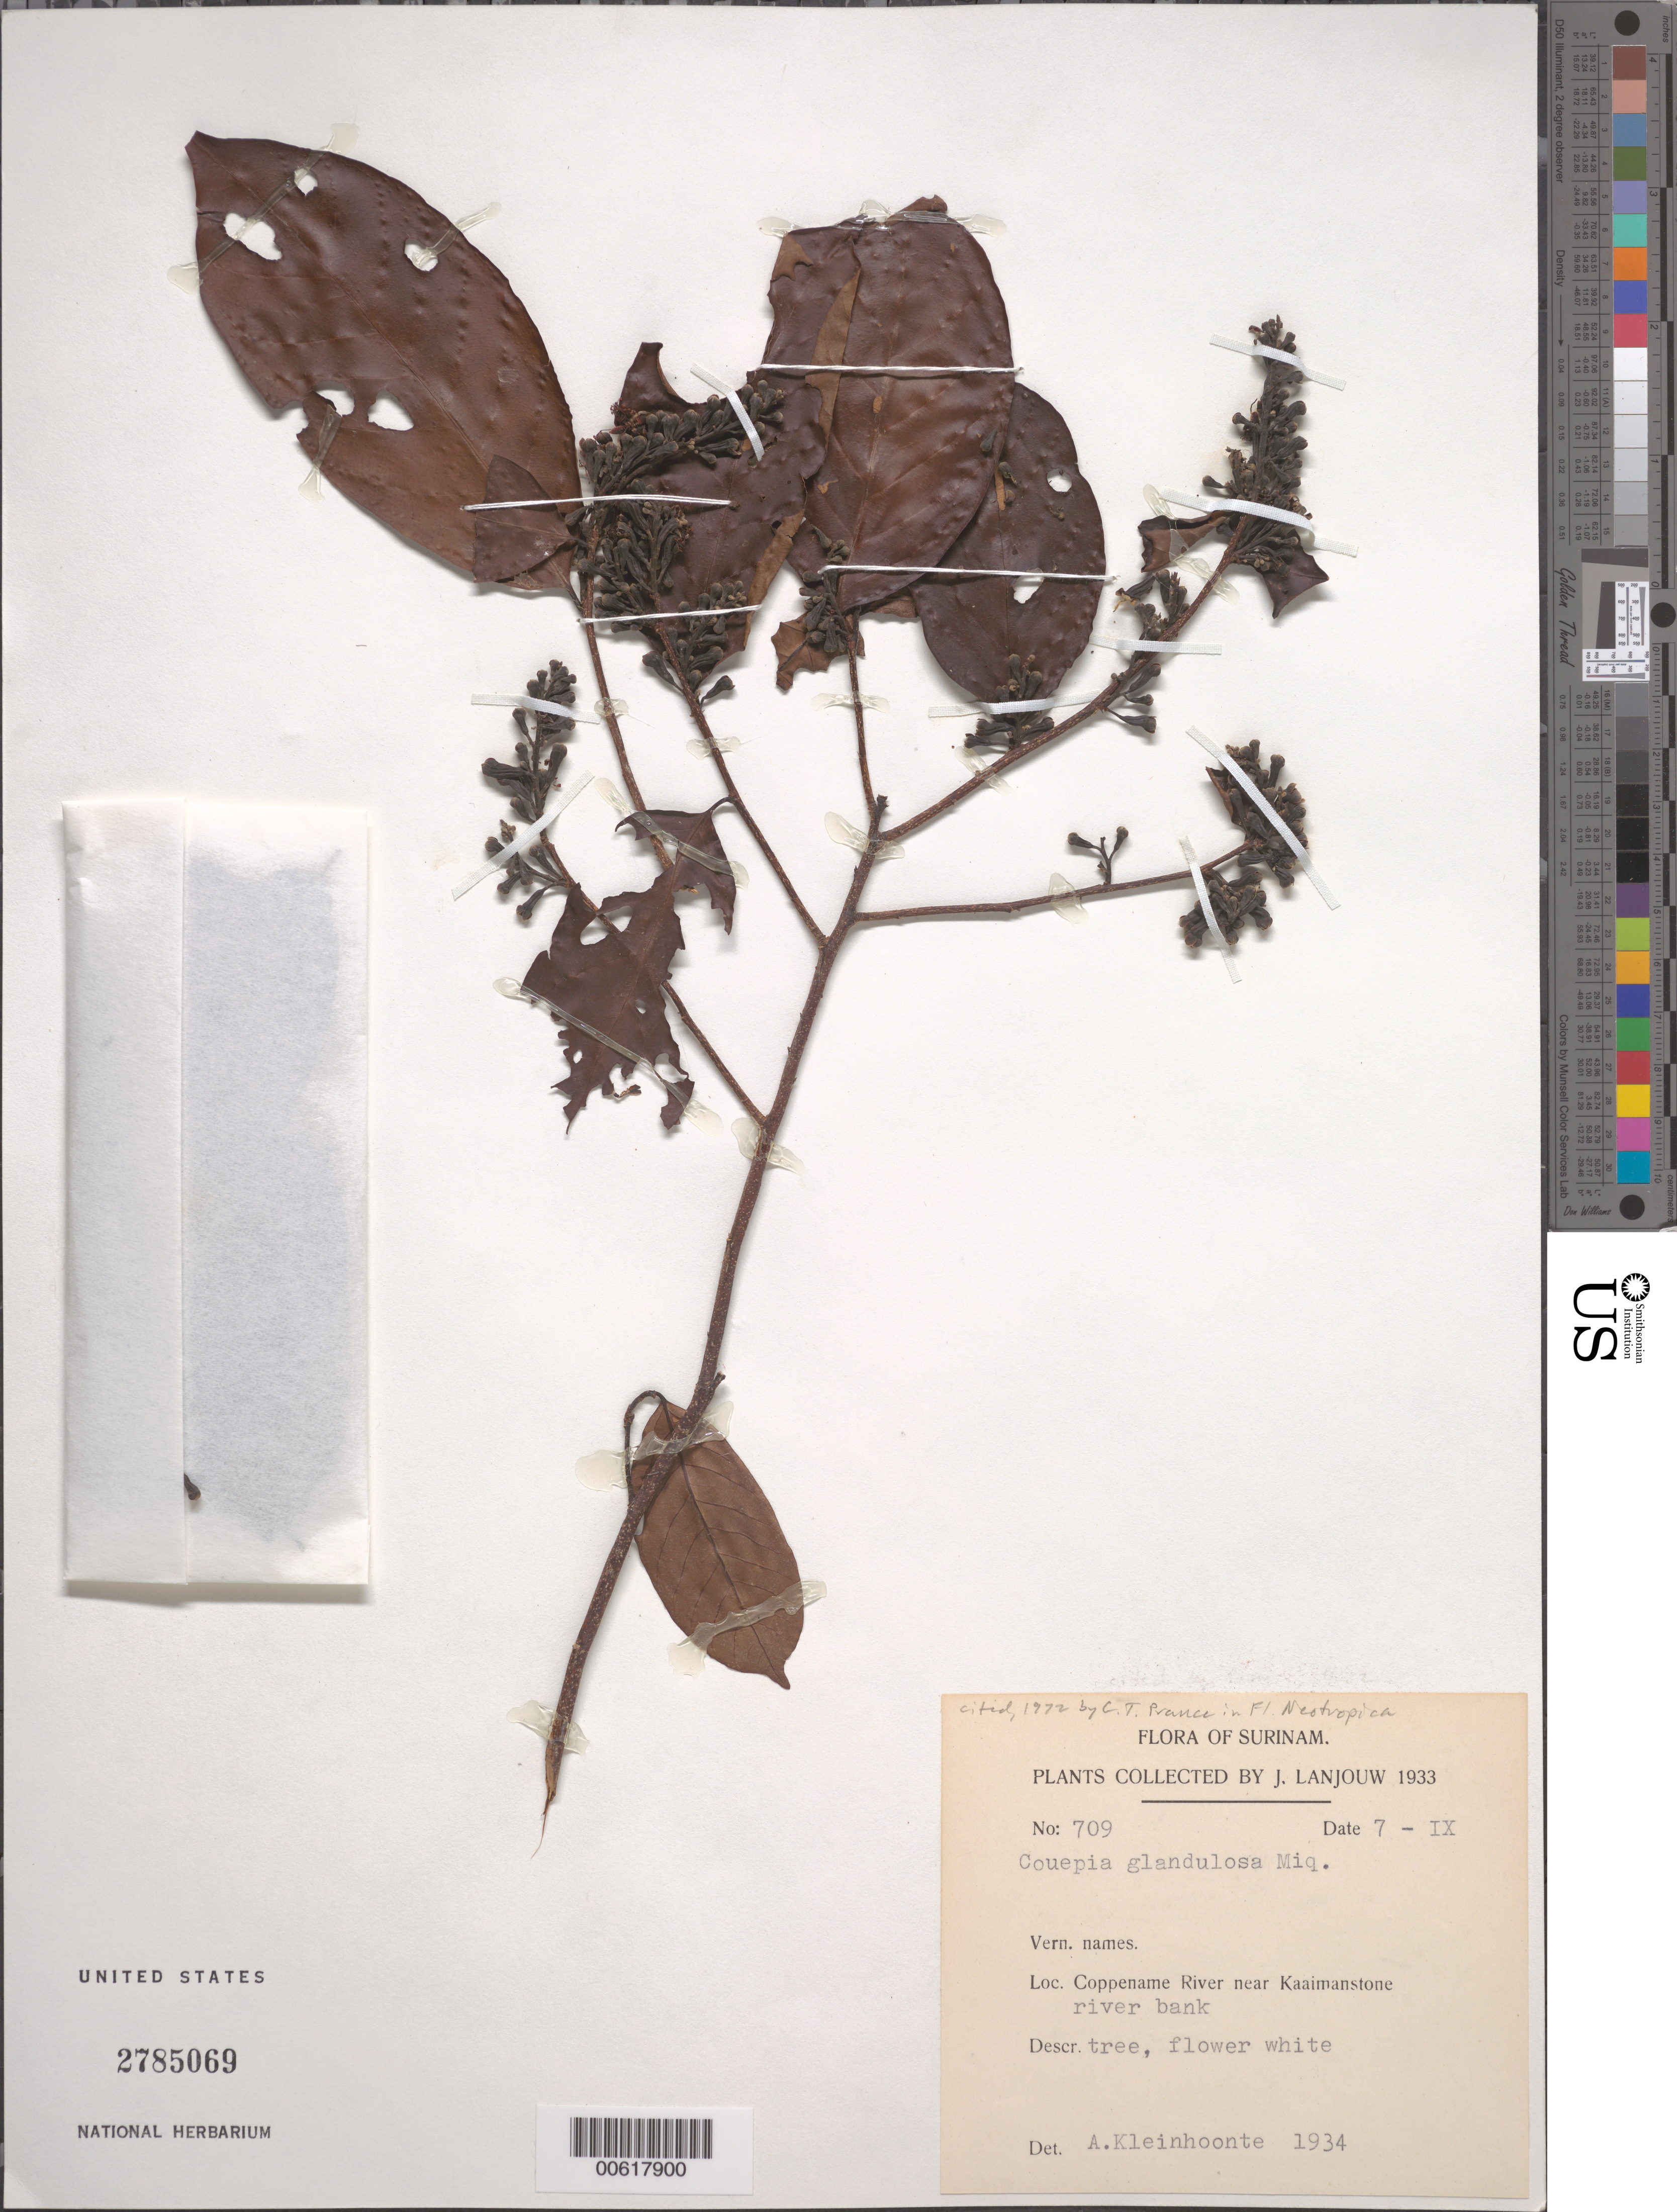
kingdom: Plantae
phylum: Tracheophyta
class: Magnoliopsida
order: Malpighiales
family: Chrysobalanaceae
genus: Couepia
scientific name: Couepia glandulosa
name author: Miq.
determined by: Kleinhoonte, Anthonia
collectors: J. Lanjouw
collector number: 709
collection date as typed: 7-Sep-33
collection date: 1933-09-07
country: Suriname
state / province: Saramacca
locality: Coppename R., near Kaaimanstone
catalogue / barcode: US 2785069